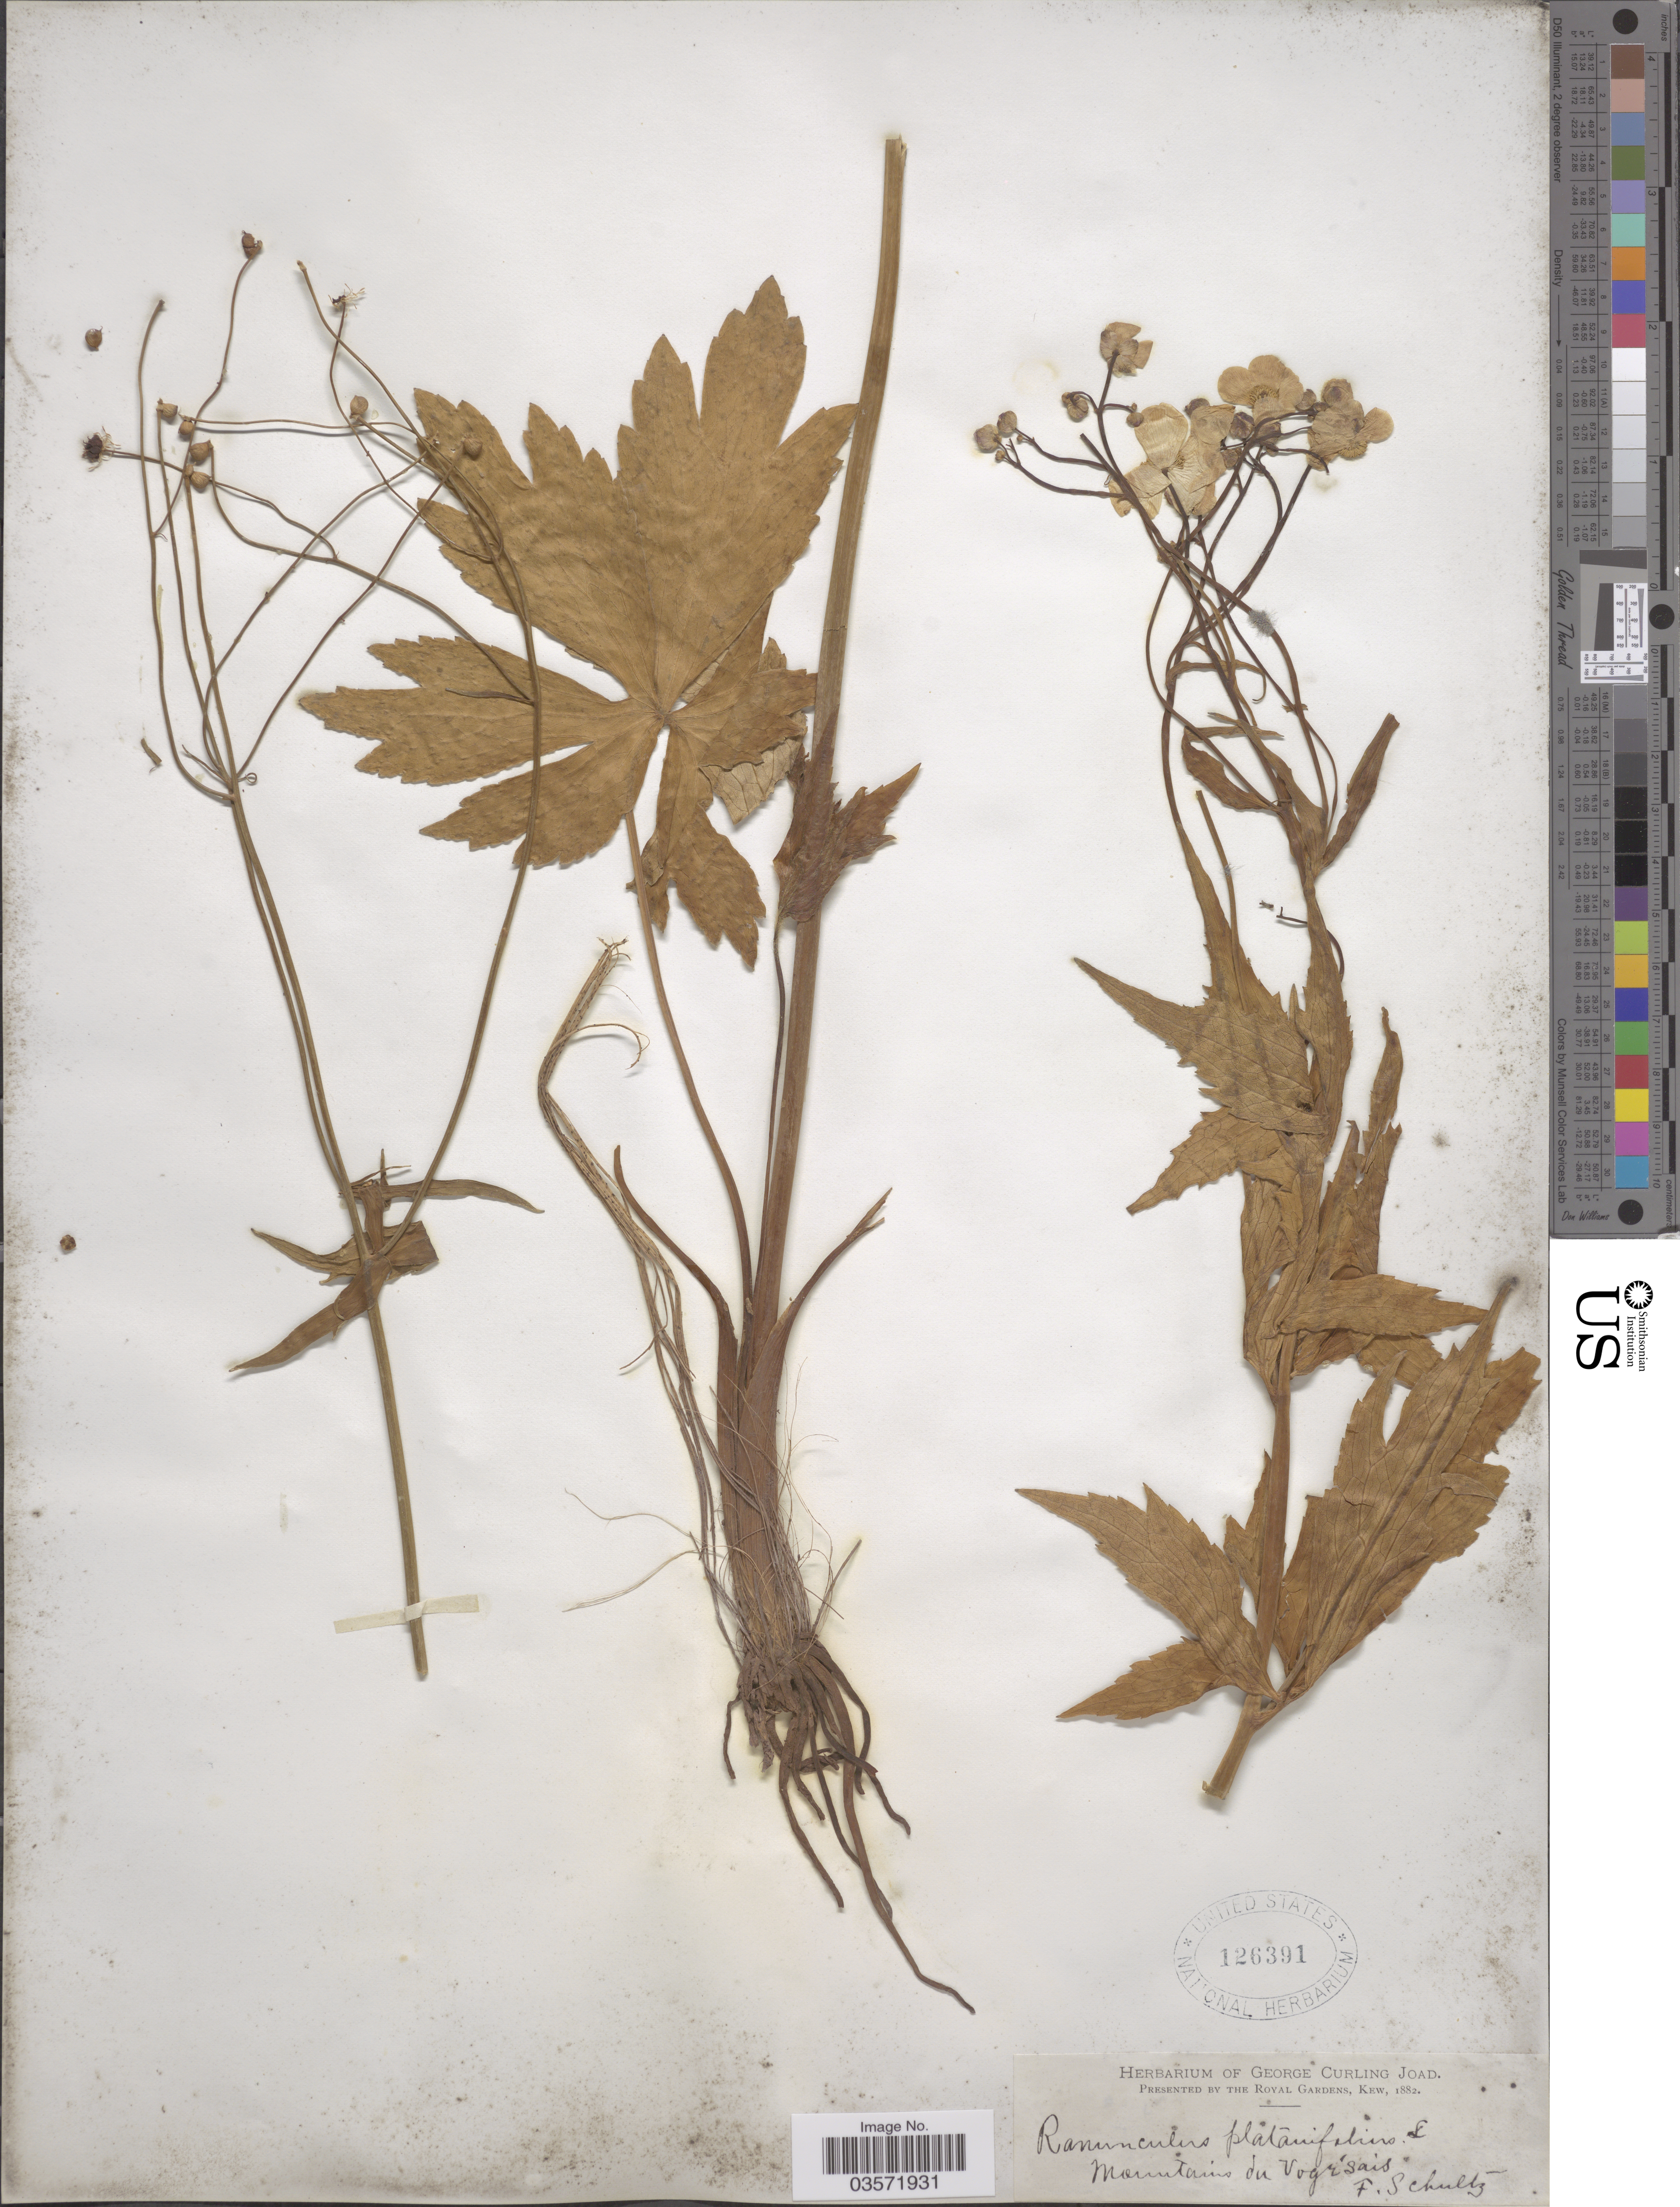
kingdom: Plantae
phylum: Tracheophyta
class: Magnoliopsida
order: Ranunculales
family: Ranunculaceae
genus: Ranunculus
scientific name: Ranunculus platanifolius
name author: L.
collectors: F. Schultz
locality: Mountains du Vogésais [interpreted].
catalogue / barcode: US 126391